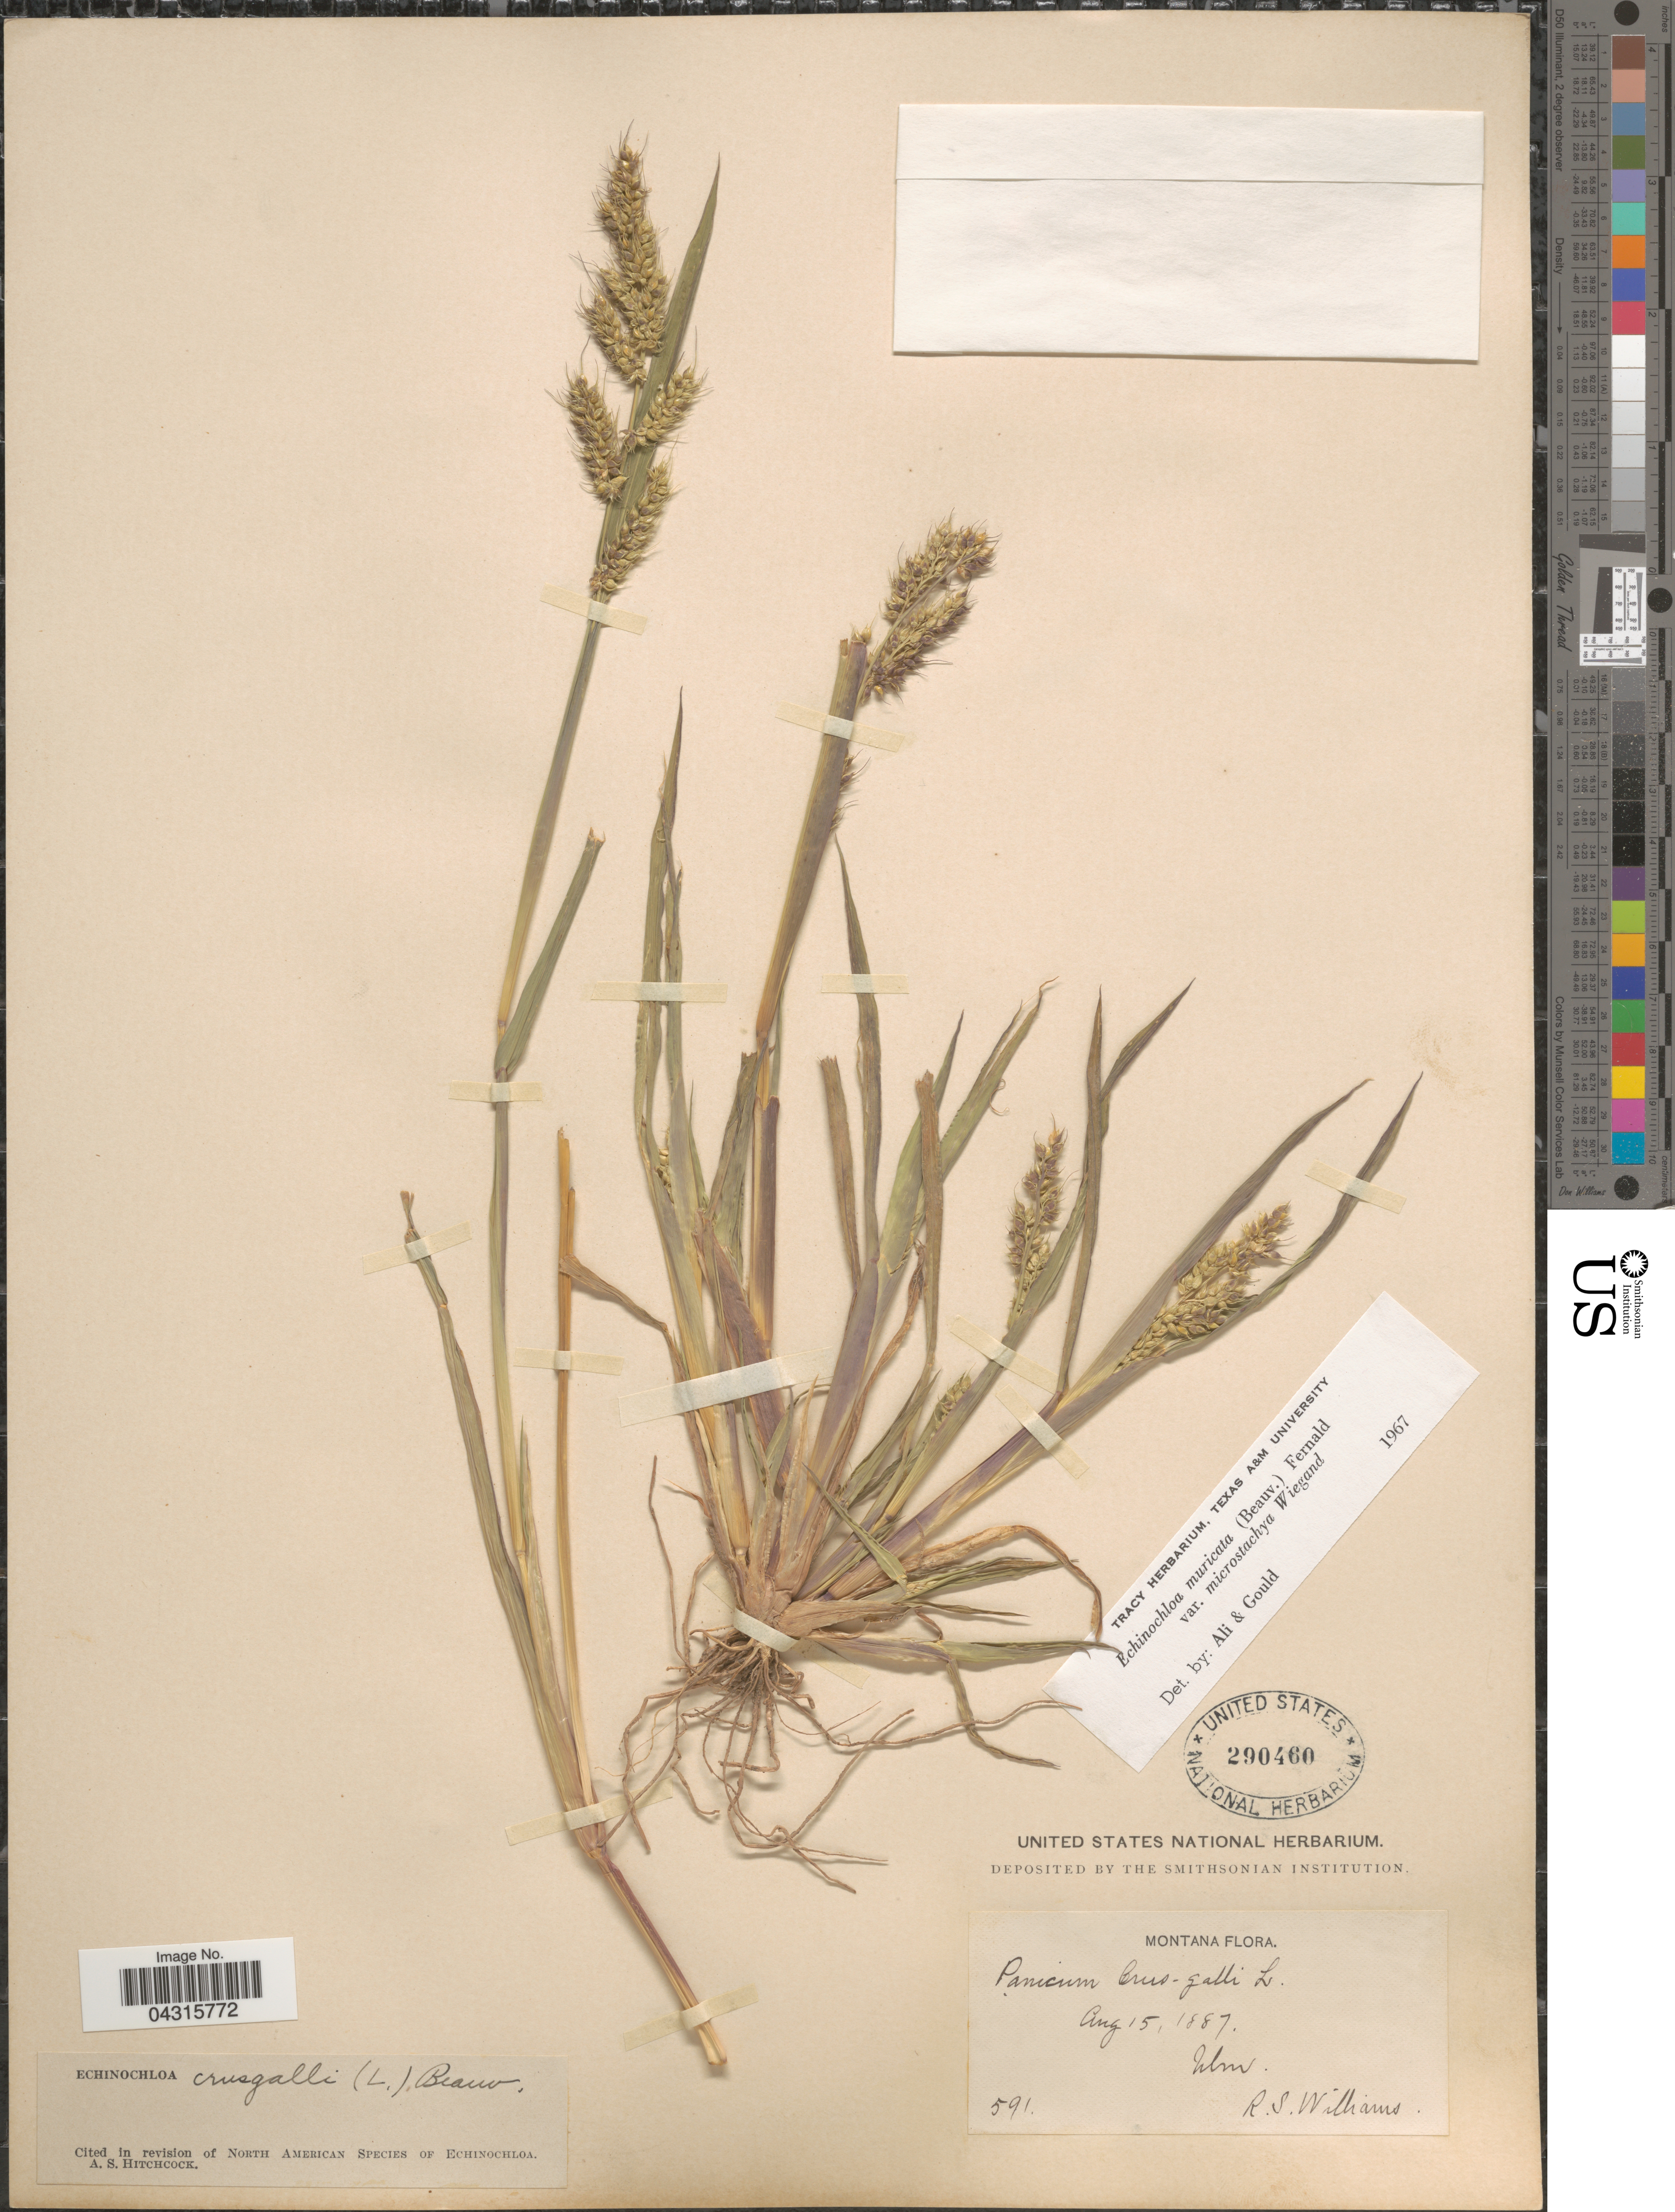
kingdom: Plantae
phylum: Tracheophyta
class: Liliopsida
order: Poales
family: Poaceae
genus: Echinochloa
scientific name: Echinochloa muricata var. microstachya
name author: Wiegand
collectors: R. S. Williams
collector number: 591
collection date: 1887-08-15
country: United States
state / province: Montana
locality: Ulm.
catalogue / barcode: US 290460